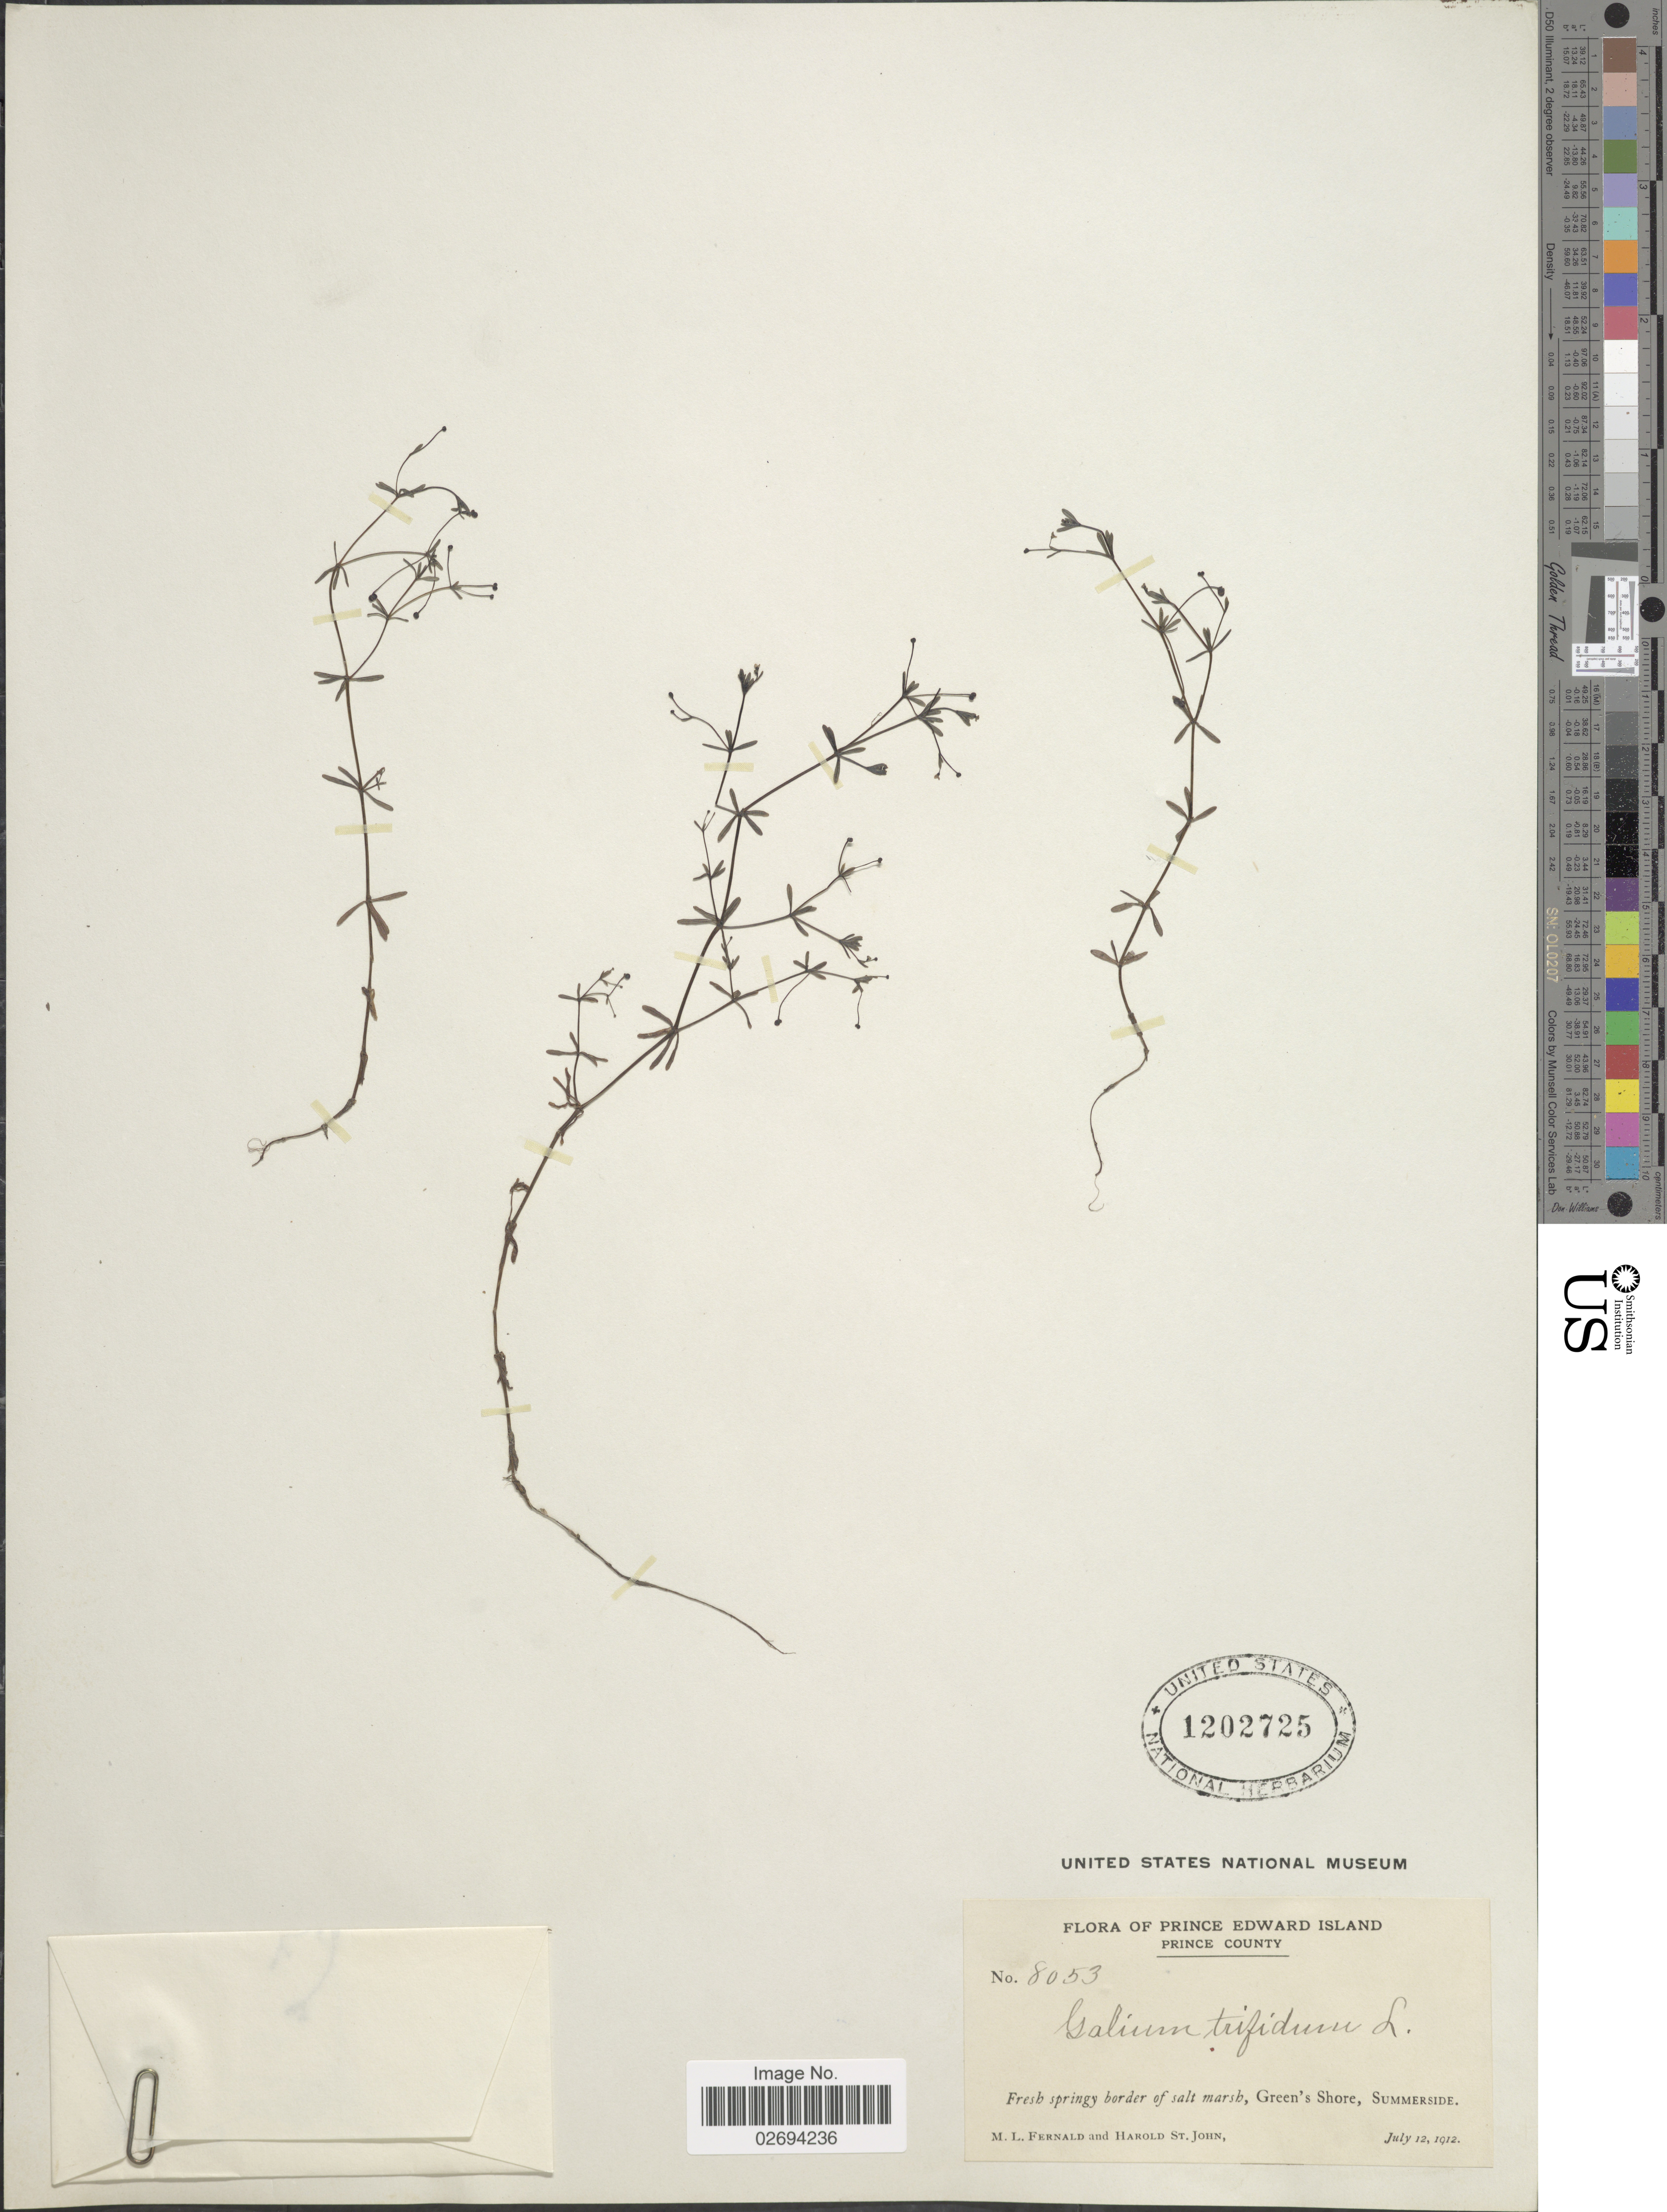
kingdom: Plantae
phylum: Tracheophyta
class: Magnoliopsida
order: Gentianales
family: Rubiaceae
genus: Galium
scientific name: Galium trifidum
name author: L.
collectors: M. L. Fernald & H. St. John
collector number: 8053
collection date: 1912-07-12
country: Canada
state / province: Prince Edward Island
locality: Prince County. Fresh springy border of salt marsh, Green's Shore, Summerside.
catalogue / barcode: US 1202725